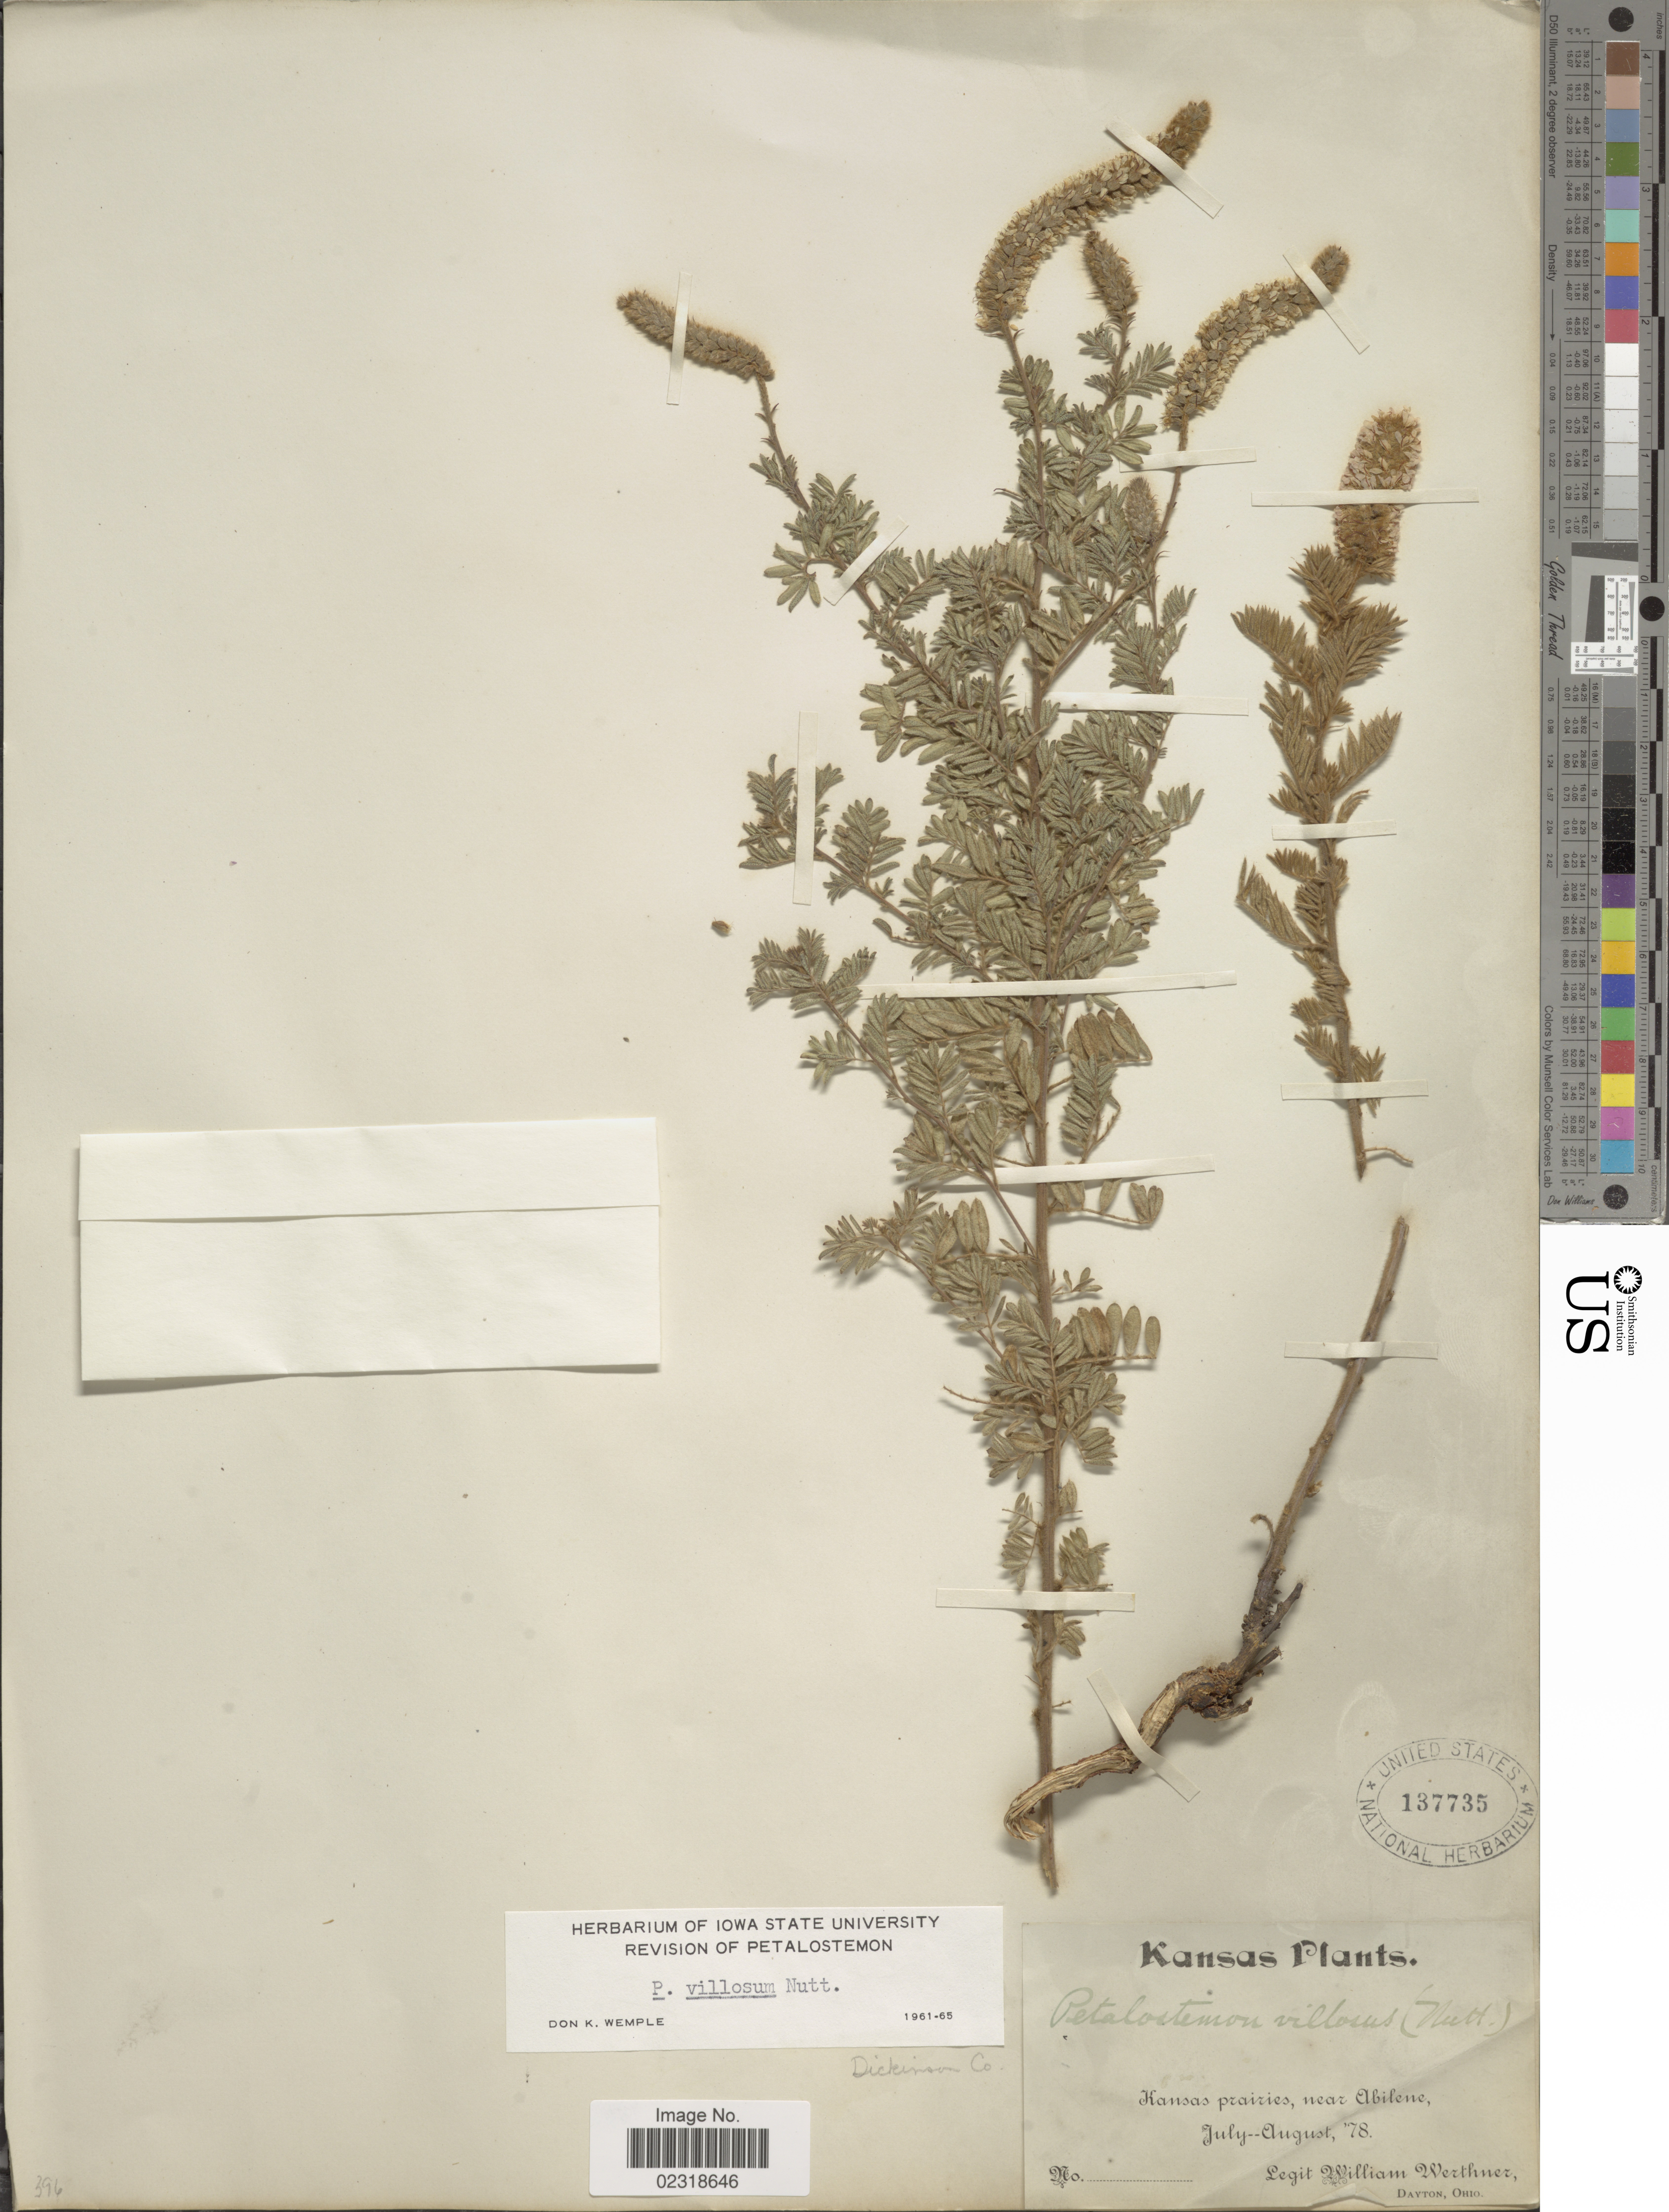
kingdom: Plantae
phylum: Tracheophyta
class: Magnoliopsida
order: Fabales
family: Fabaceae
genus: Dalea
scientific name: Dalea villosa var. villosa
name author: (Nutt.) Spreng.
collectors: W. Werthner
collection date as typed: Transcribed d/m/y: /7/78 to /8/78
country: United States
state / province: Kansas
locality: Kansas prairies, nar Abilene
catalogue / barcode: US 137735